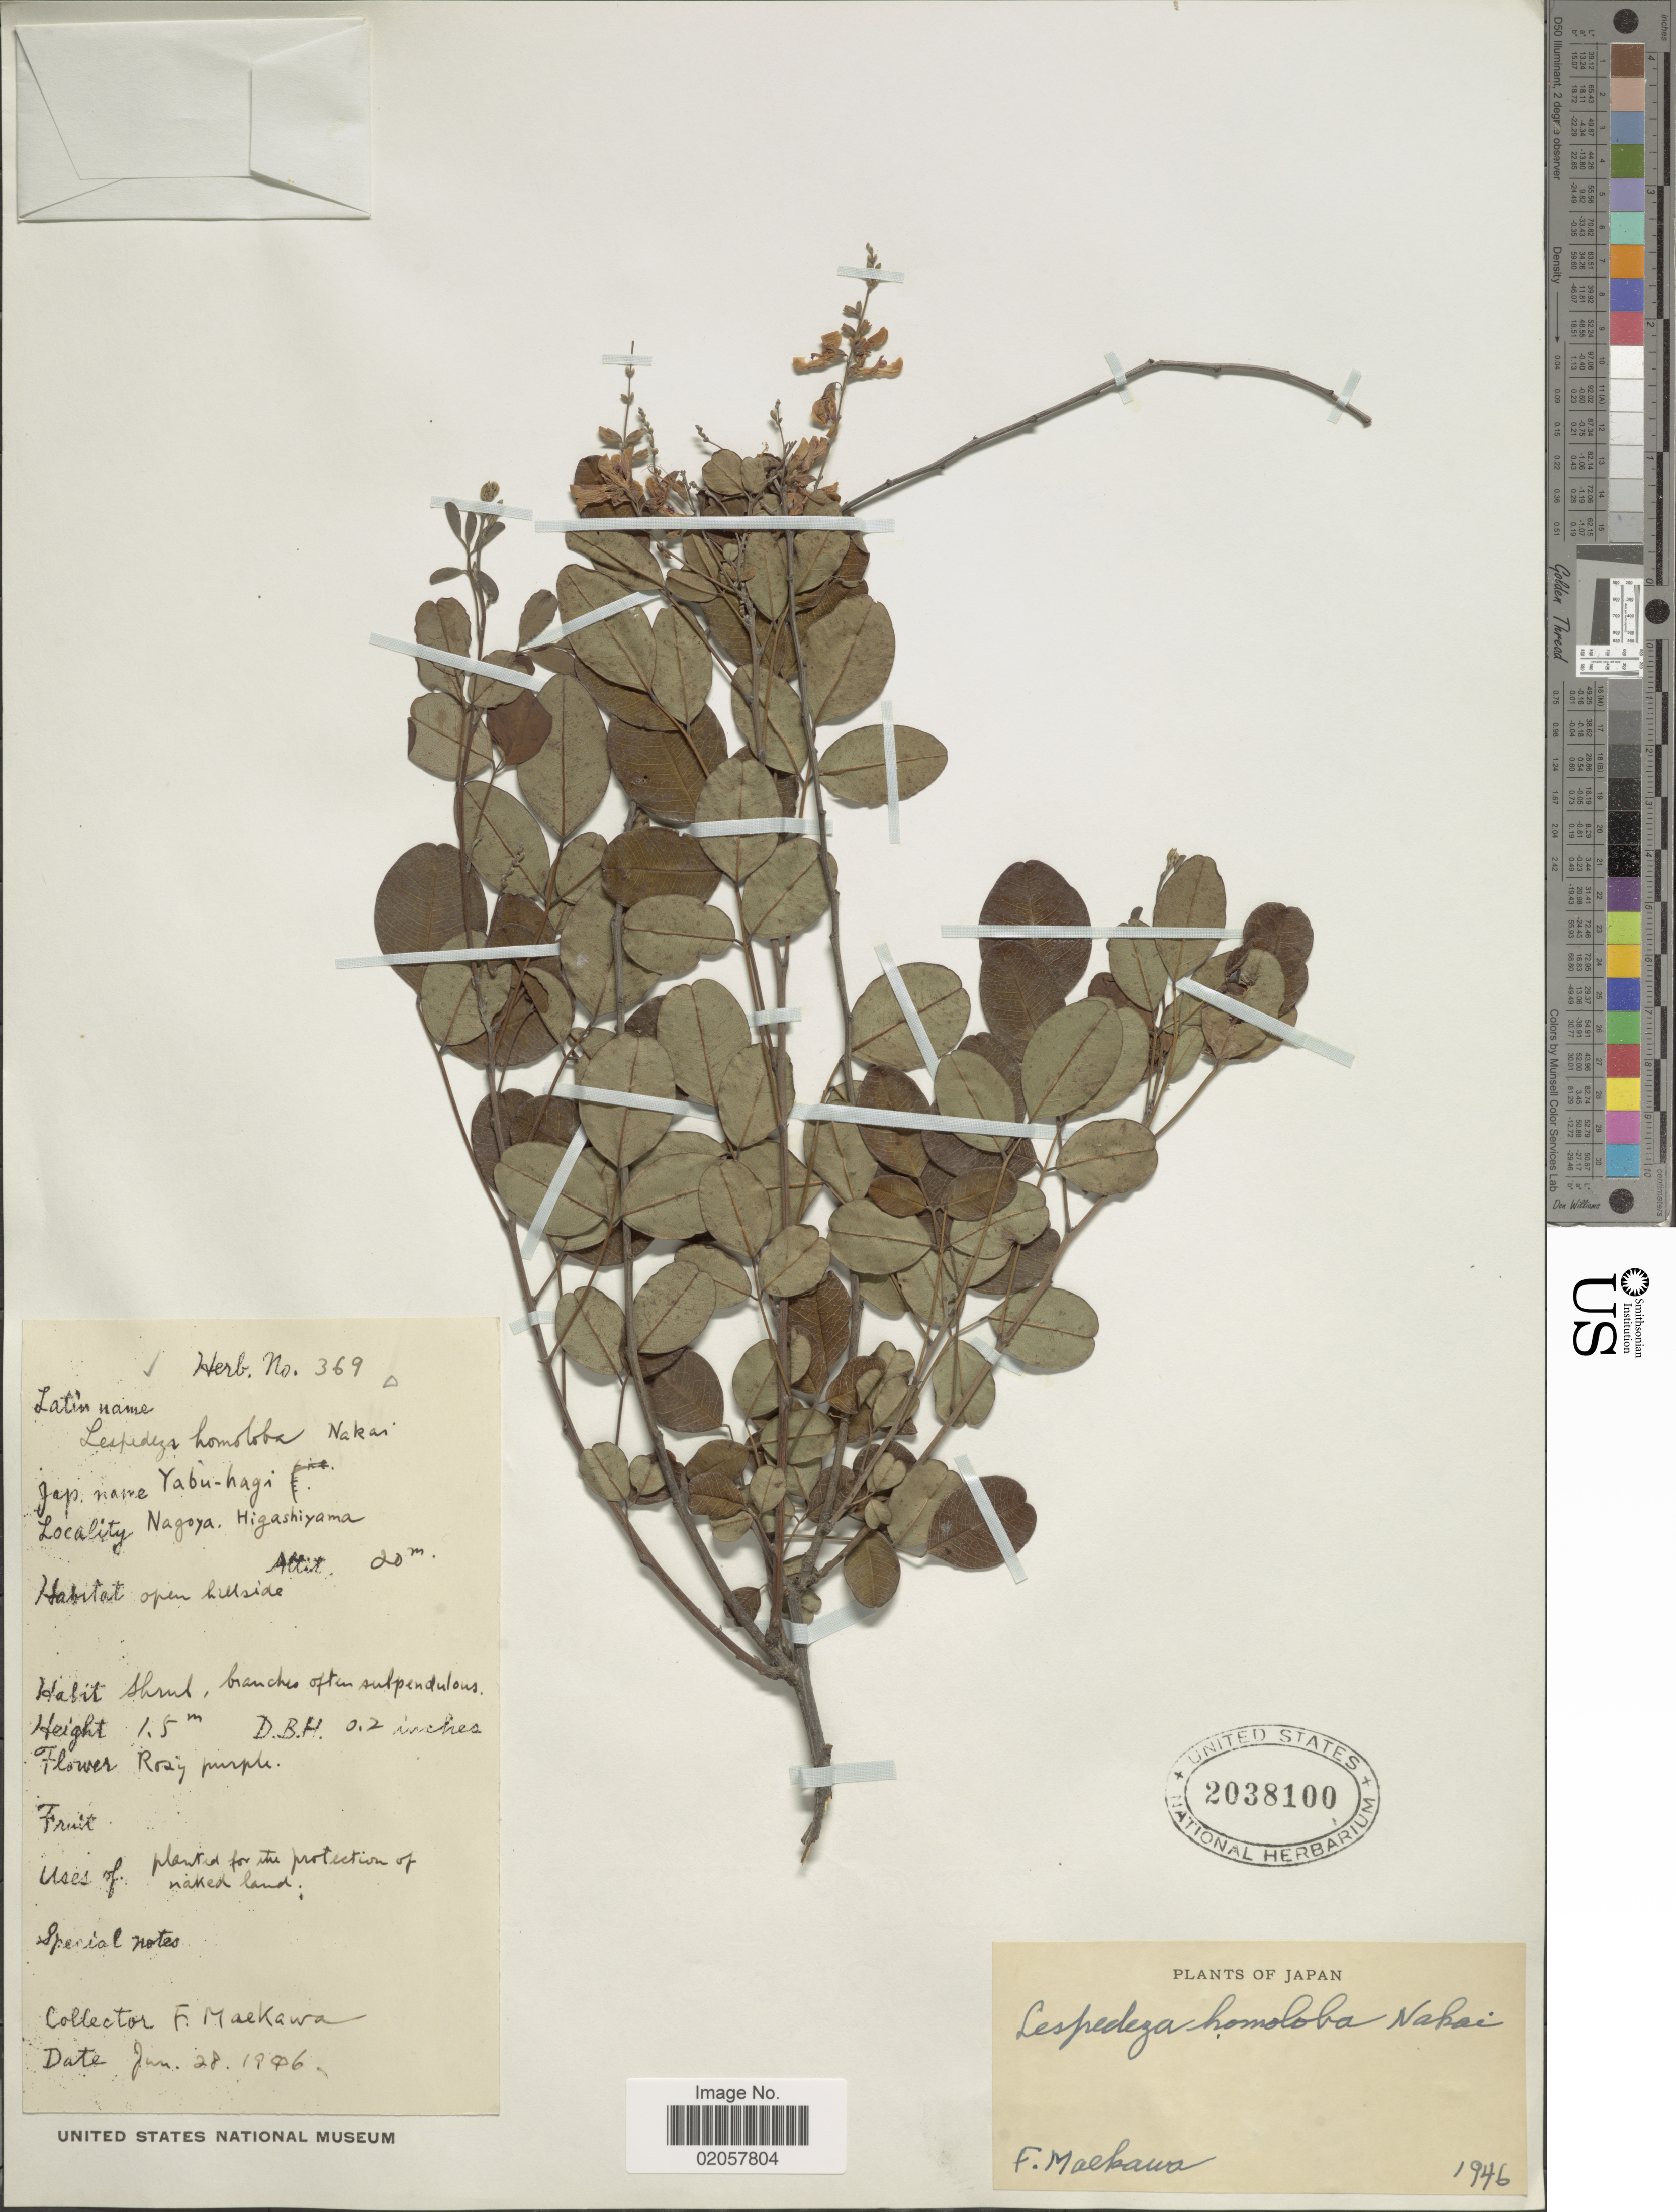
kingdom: Plantae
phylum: Tracheophyta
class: Magnoliopsida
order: Fabales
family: Fabaceae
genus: Lespedeza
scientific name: Lespedeza homoloba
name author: Nakai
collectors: F. Maekawa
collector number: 369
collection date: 1946-06-28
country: Japan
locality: Nagoya Higashiyama, open hillside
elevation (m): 20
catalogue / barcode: US 2038100